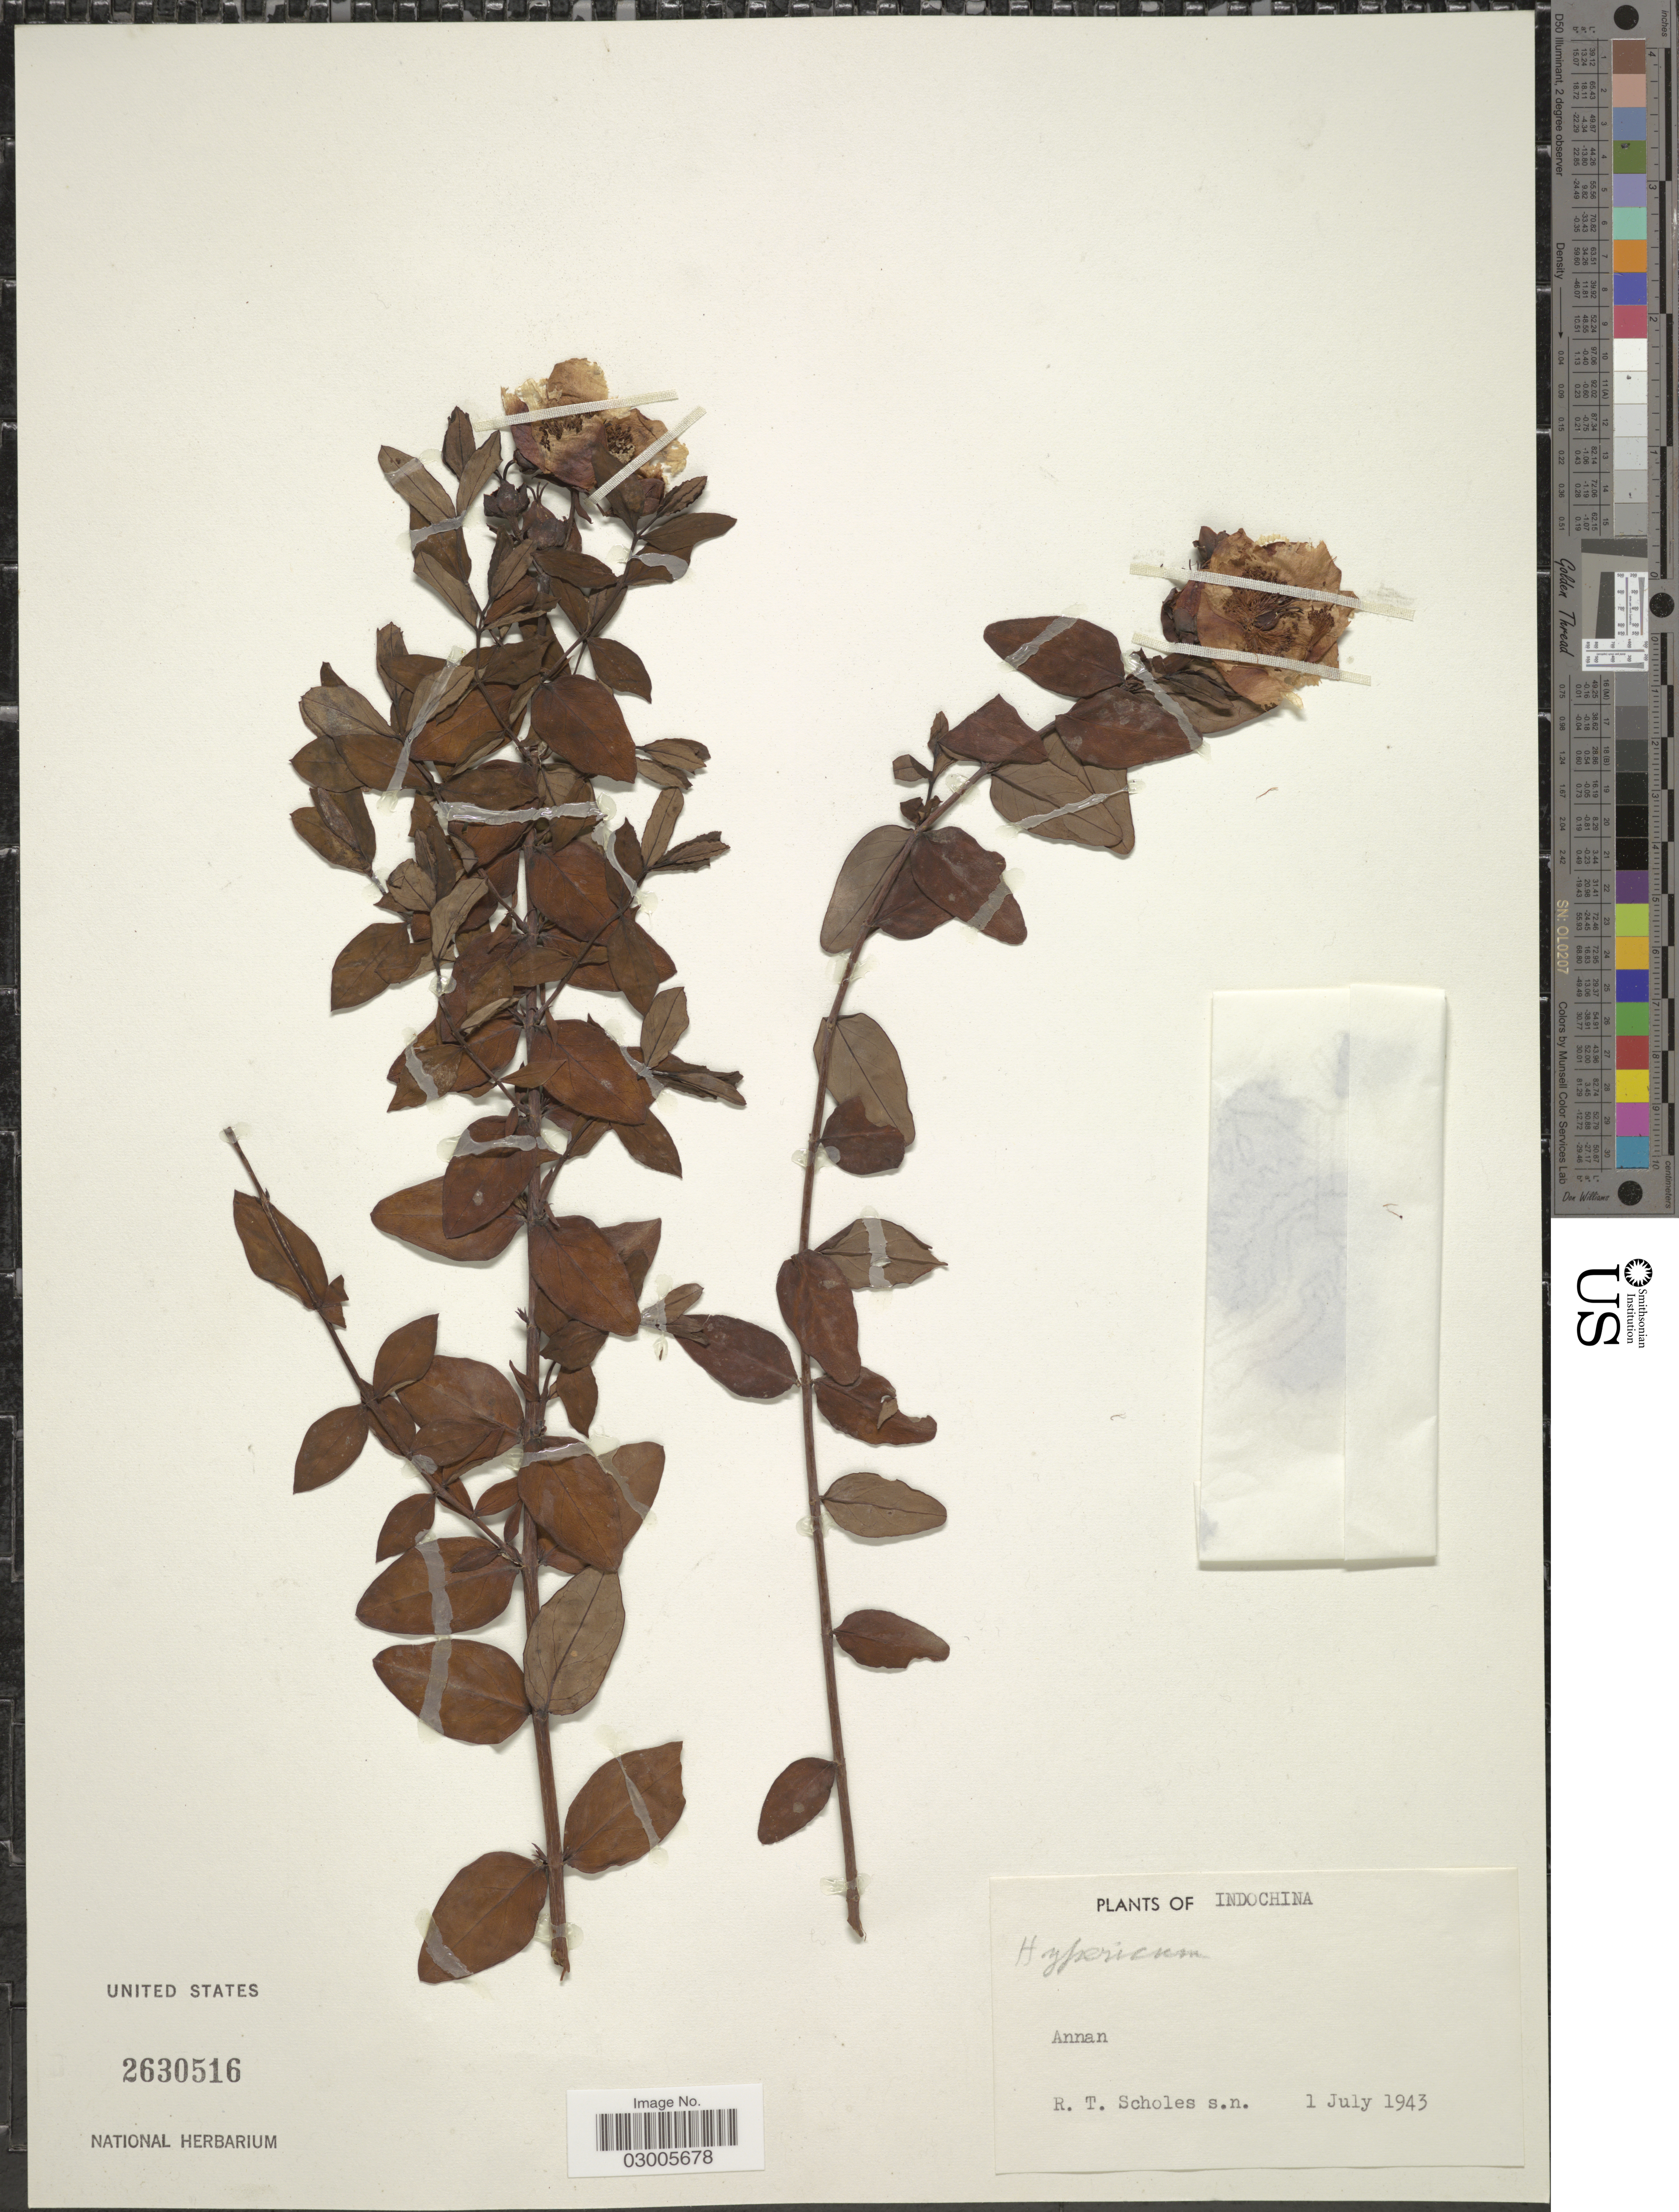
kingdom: Plantae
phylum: Tracheophyta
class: Magnoliopsida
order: Malpighiales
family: Hypericaceae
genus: Hypericum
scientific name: Hypericum sp.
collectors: R. Scholes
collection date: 1943-07-01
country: Vietnam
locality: IndoChina, Annan.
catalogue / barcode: US 2630516